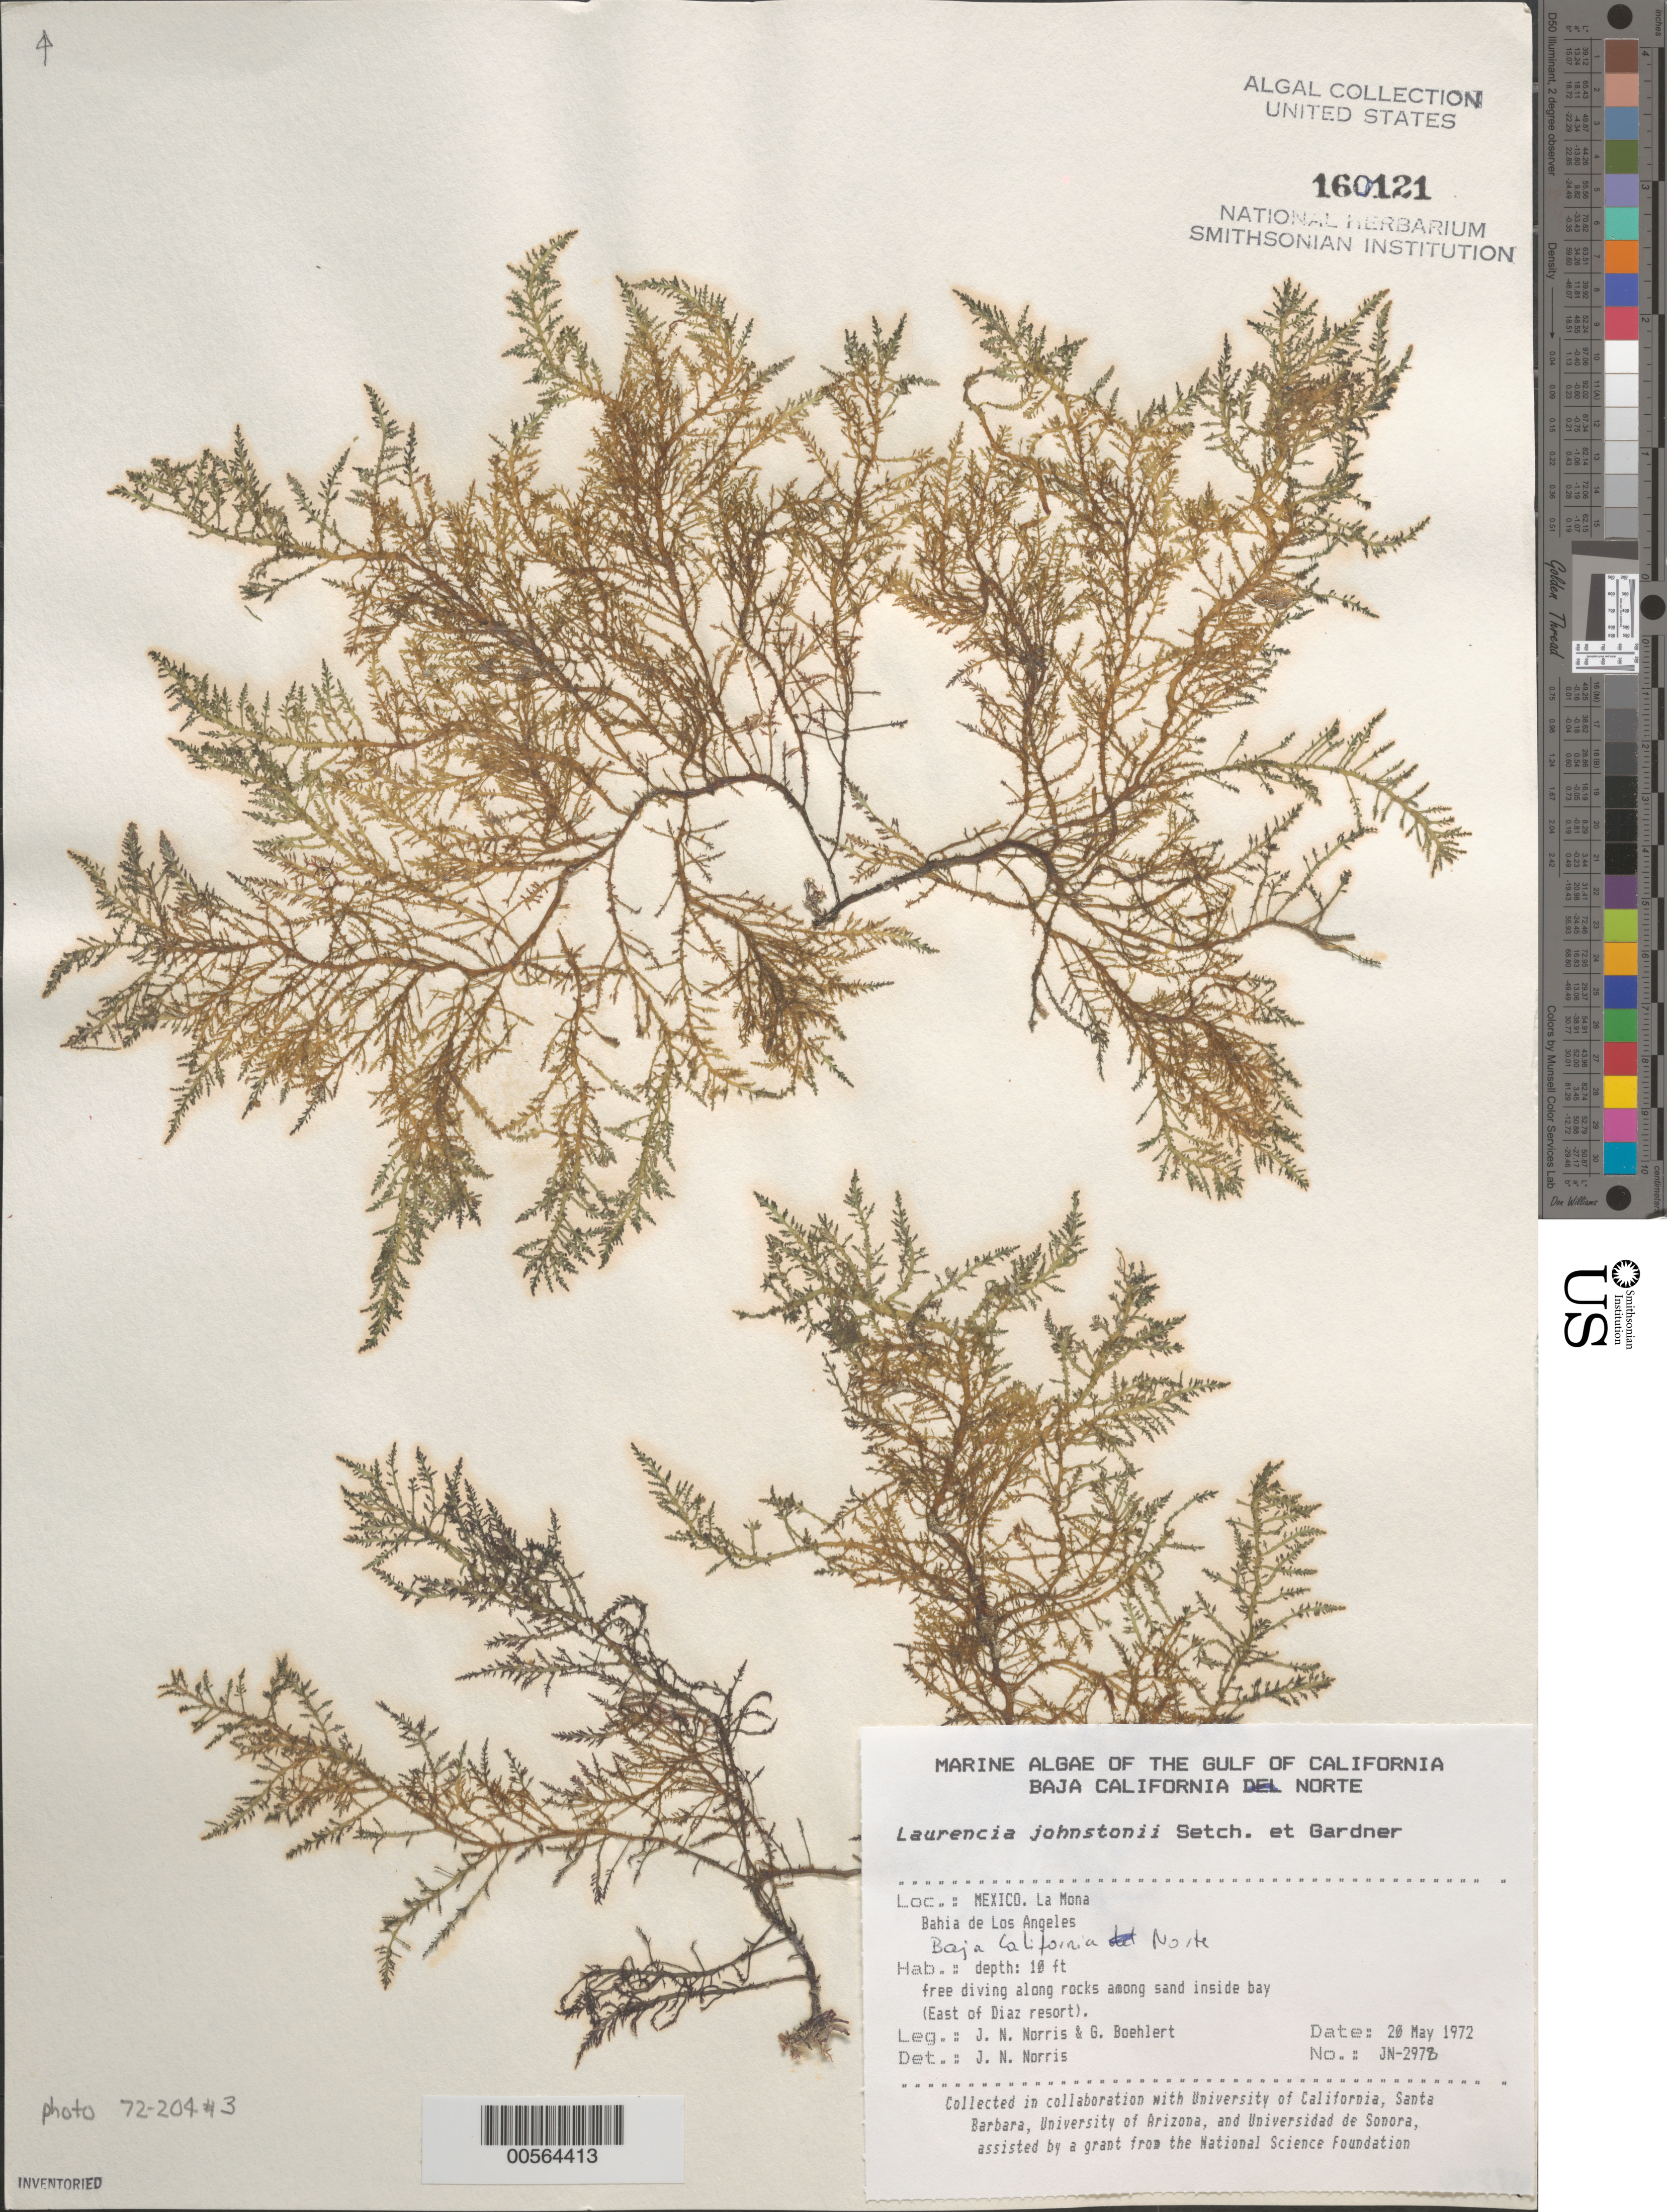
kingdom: Plantae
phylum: Rhodophyta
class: Florideophyceae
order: Ceramiales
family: Rhodomelaceae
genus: Laurencia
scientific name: Laurencia johnstonii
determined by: Norris, James N.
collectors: J. N. Norris & G. Boehlert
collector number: JN-2978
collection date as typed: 20 May 1972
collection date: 1972-05-20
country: Mexico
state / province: Baja California Norte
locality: La Mona, Bahia de los Angeles, east of Diaz Resort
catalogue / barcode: US 160121